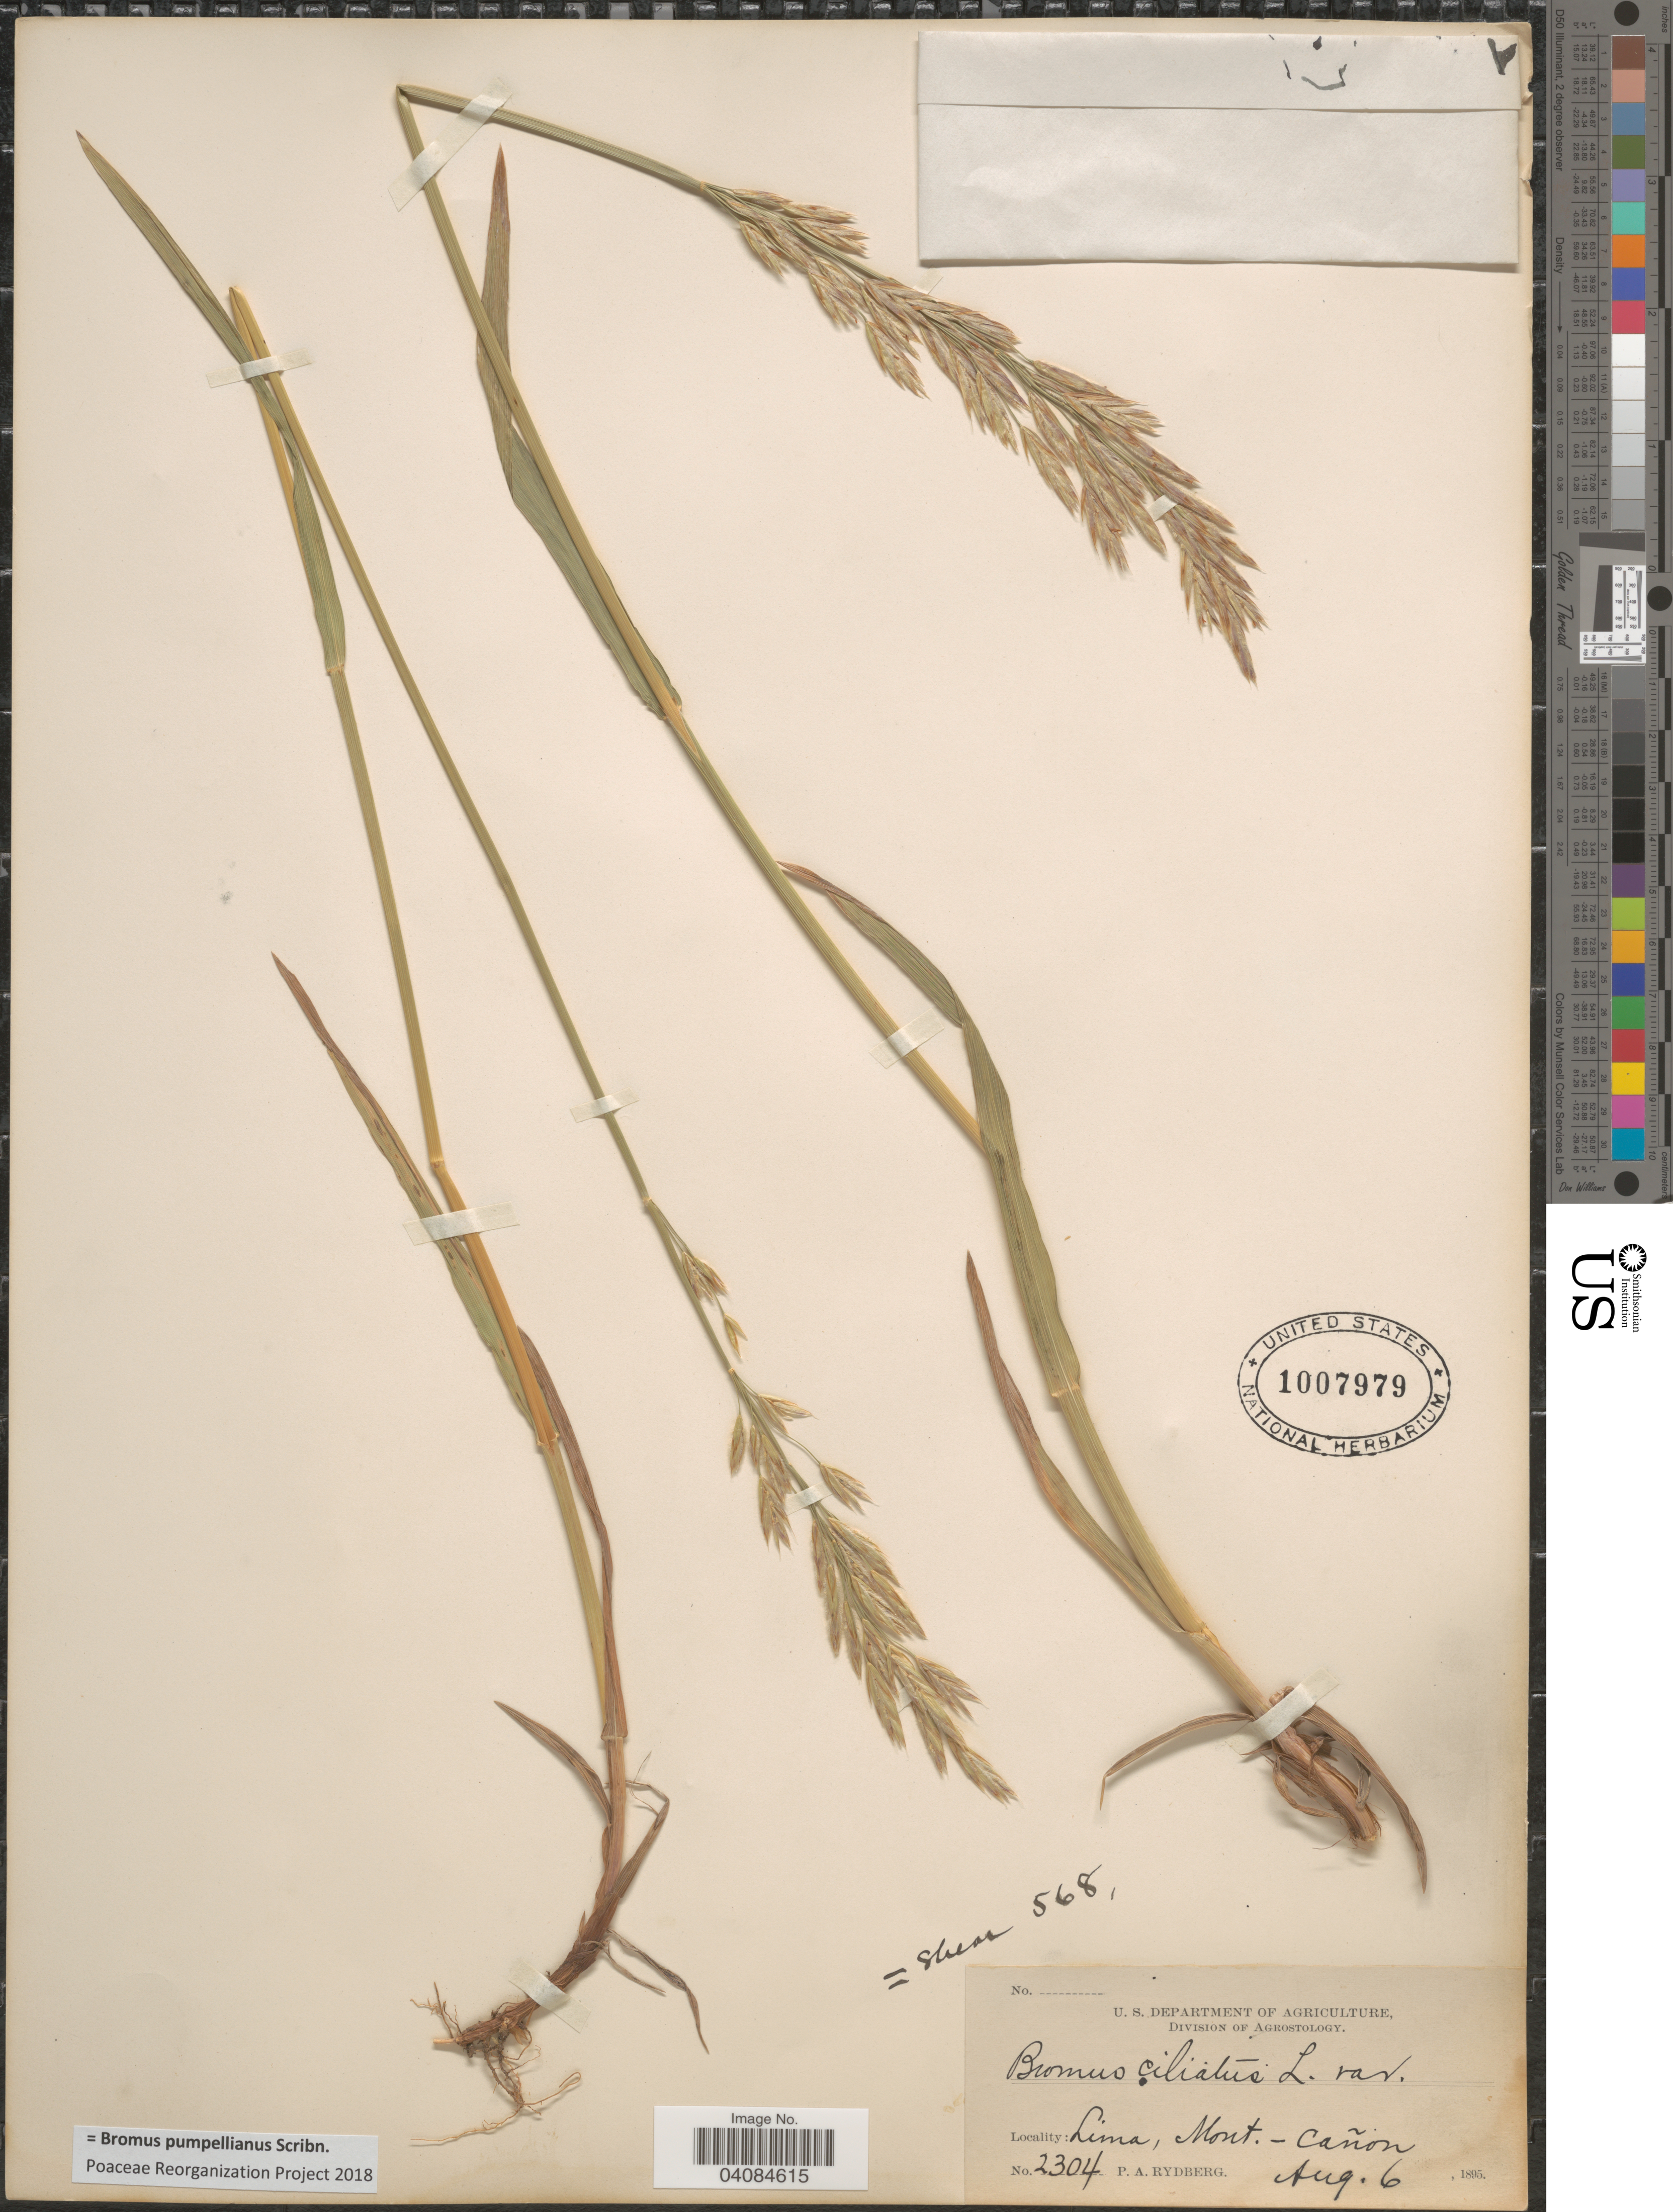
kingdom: Plantae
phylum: Tracheophyta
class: Liliopsida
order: Poales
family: Poaceae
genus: Bromus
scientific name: Bromus pumpellianus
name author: Scribn.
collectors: P. A. Rydberg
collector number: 2304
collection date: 1895-08-06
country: United States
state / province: Montana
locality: Lima. Cañon.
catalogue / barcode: US 1007979